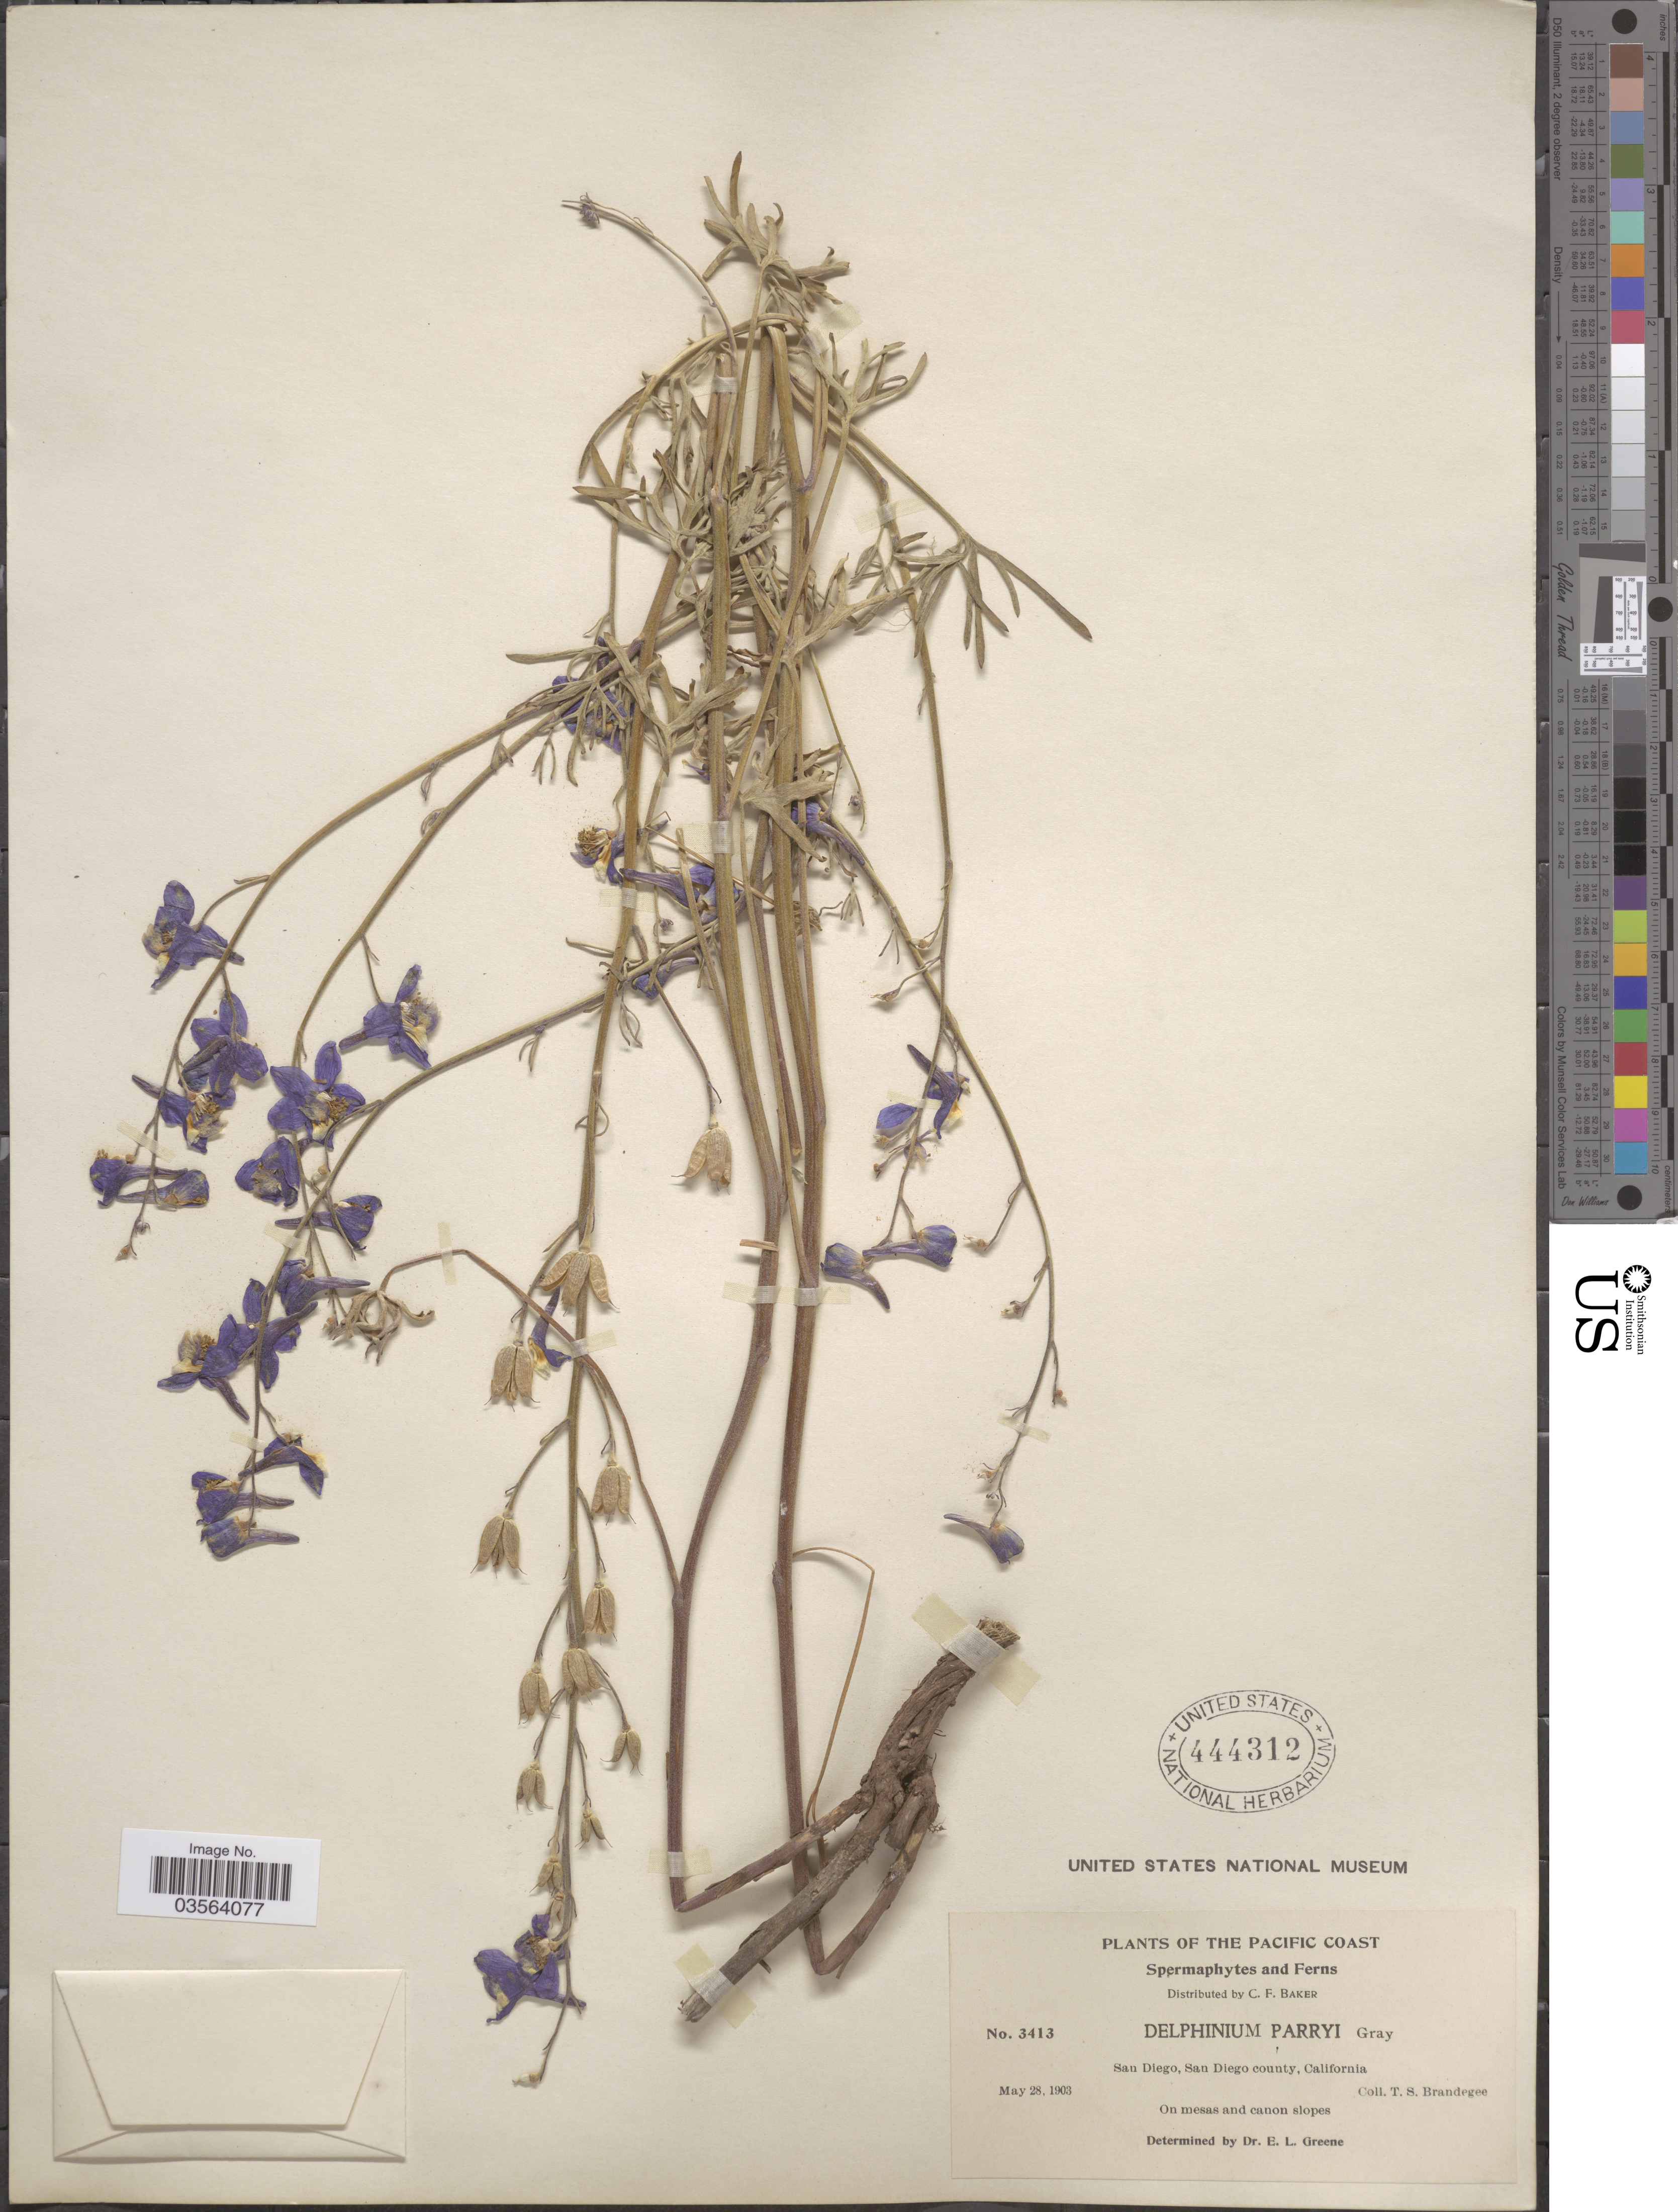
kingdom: Plantae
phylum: Tracheophyta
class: Magnoliopsida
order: Ranunculales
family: Ranunculaceae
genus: Delphinium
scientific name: Delphinium parryi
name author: A. Gray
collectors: T. S. Brandegee (herbarium)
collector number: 3413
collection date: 1903-05-28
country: United States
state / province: California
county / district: San Diego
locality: The Pacific Coast. San Diego, San Diego county.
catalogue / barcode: US 444312